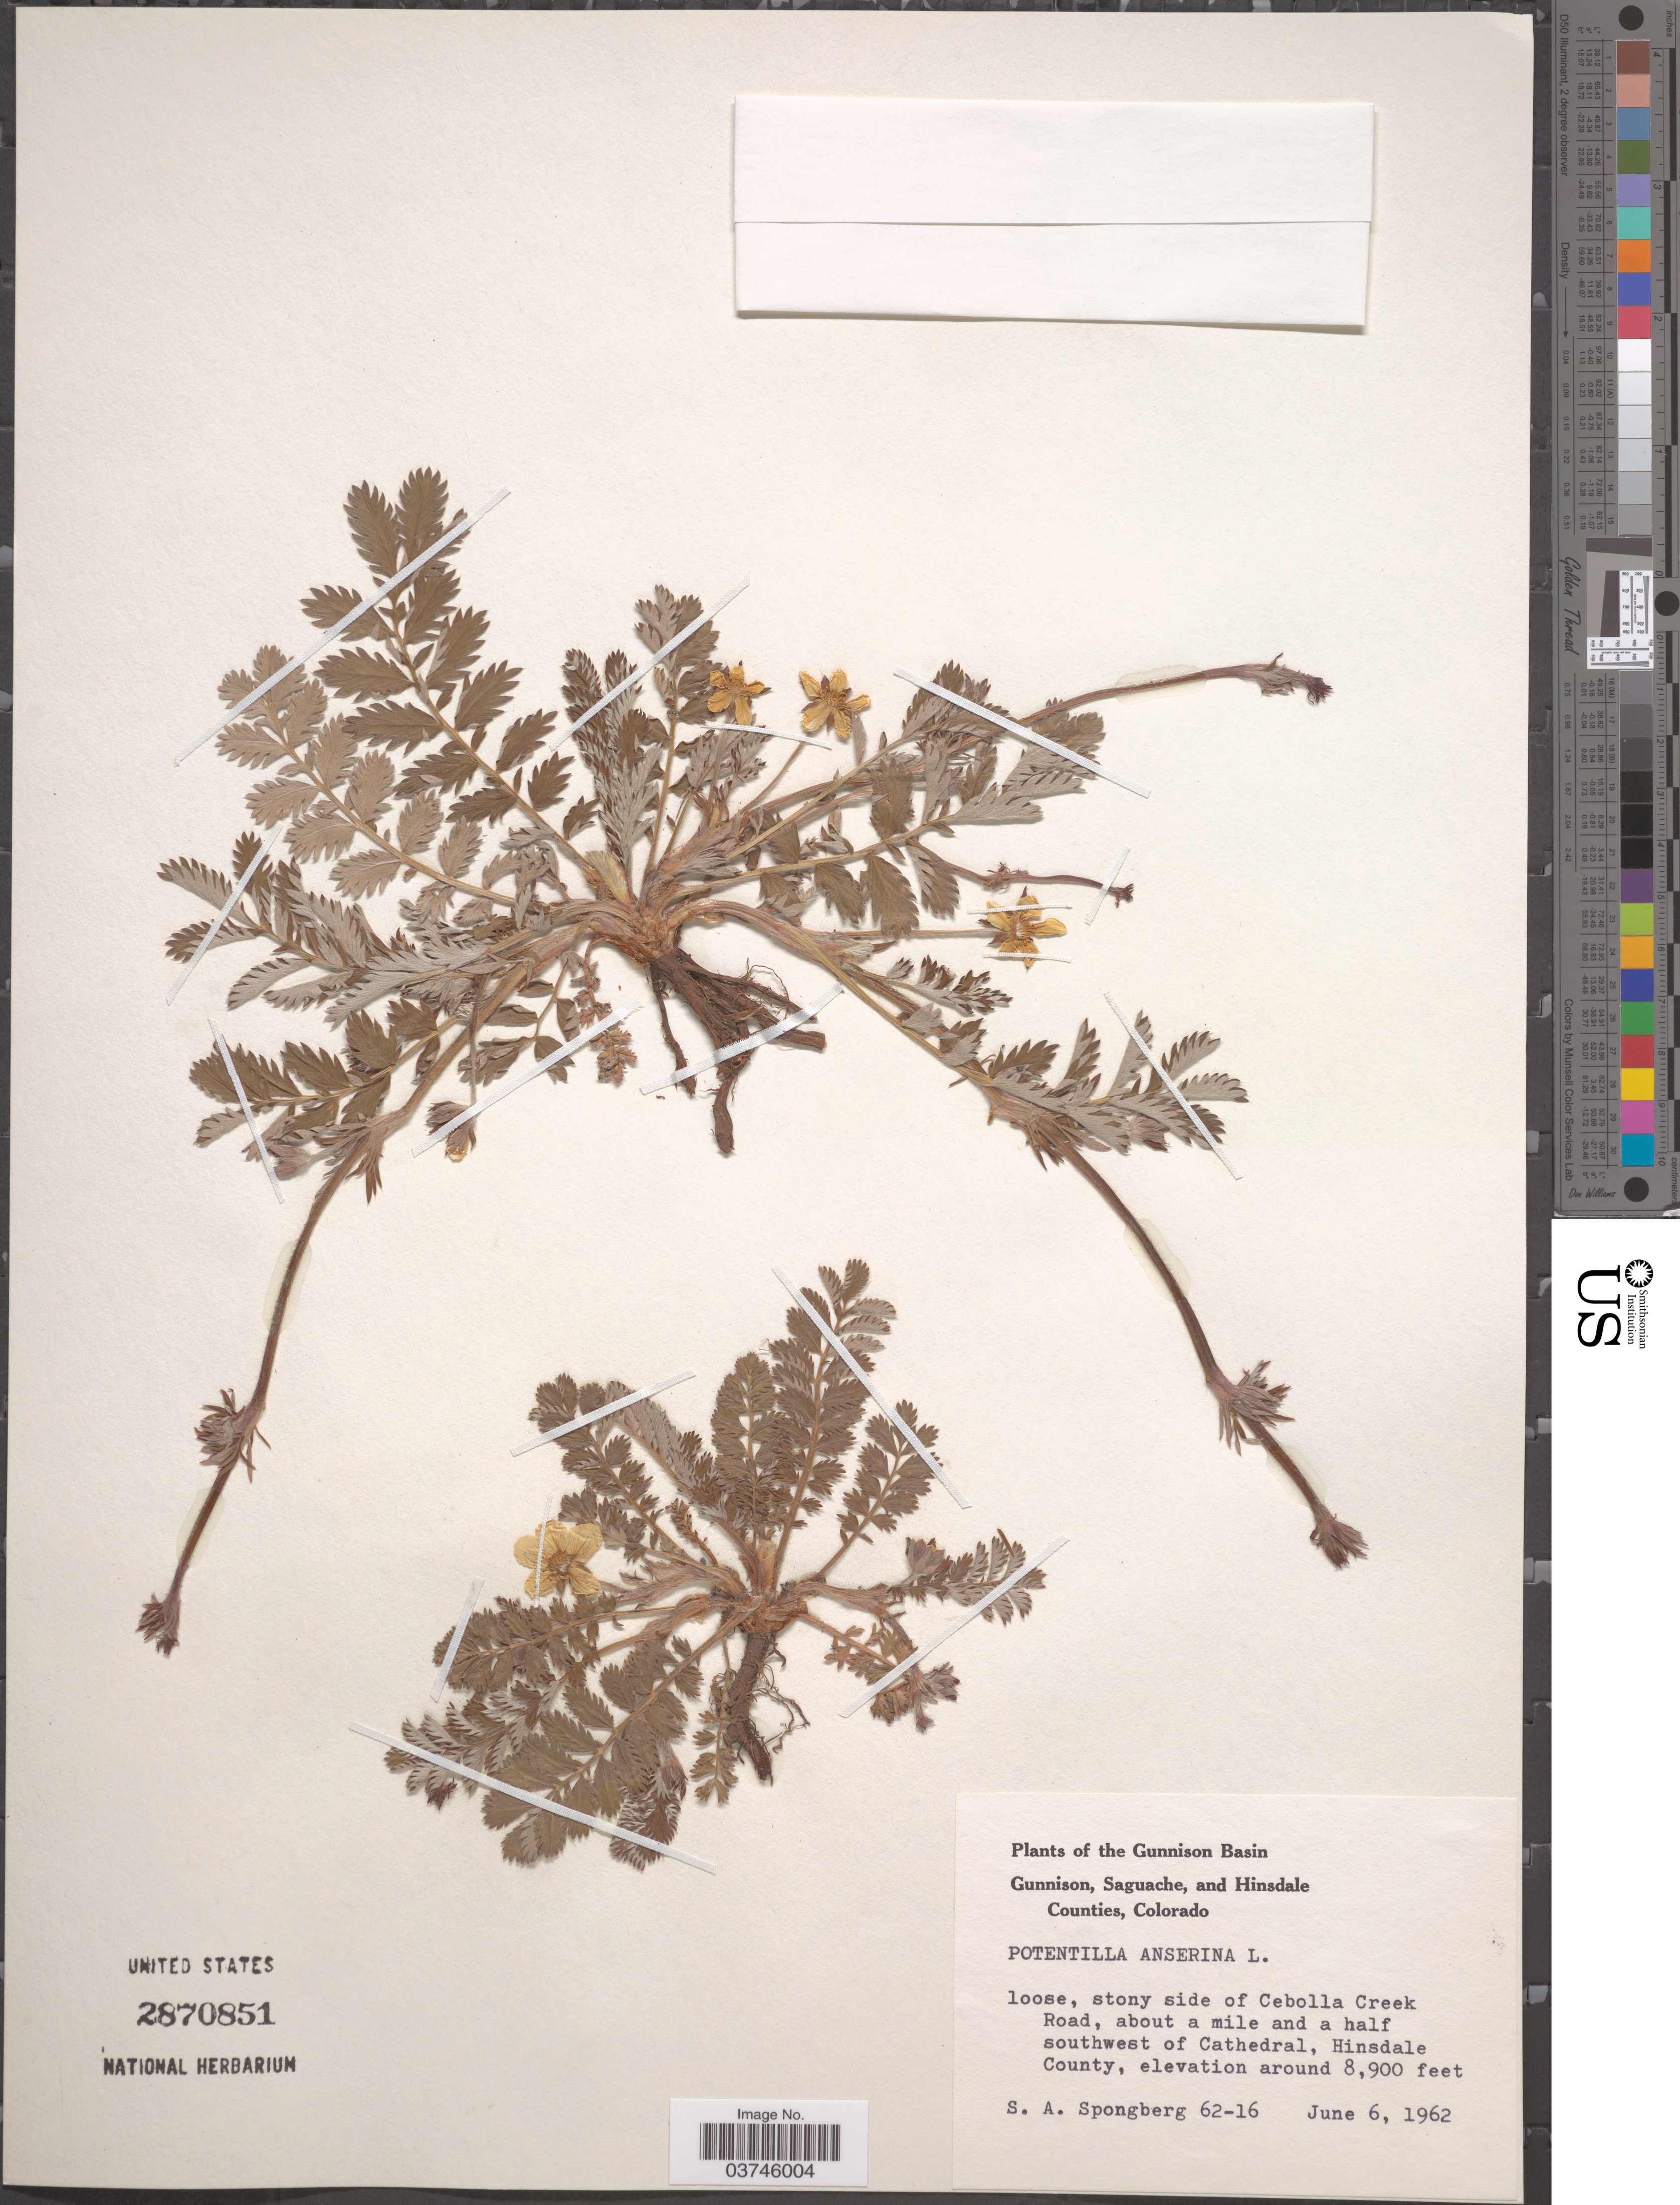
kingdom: Plantae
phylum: Tracheophyta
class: Magnoliopsida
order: Rosales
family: Rosaceae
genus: Argentina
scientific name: Argentina anserina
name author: (L.) Rydb.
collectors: S. A.Spongberg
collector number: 62-16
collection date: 1962-06-06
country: United States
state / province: Colorado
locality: The Gunnison Basin. Stony side of Cebolla Creek Road, about a mile and a half southwest of Cathedral, Hinsdale County.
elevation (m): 2713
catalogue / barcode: US 2870851